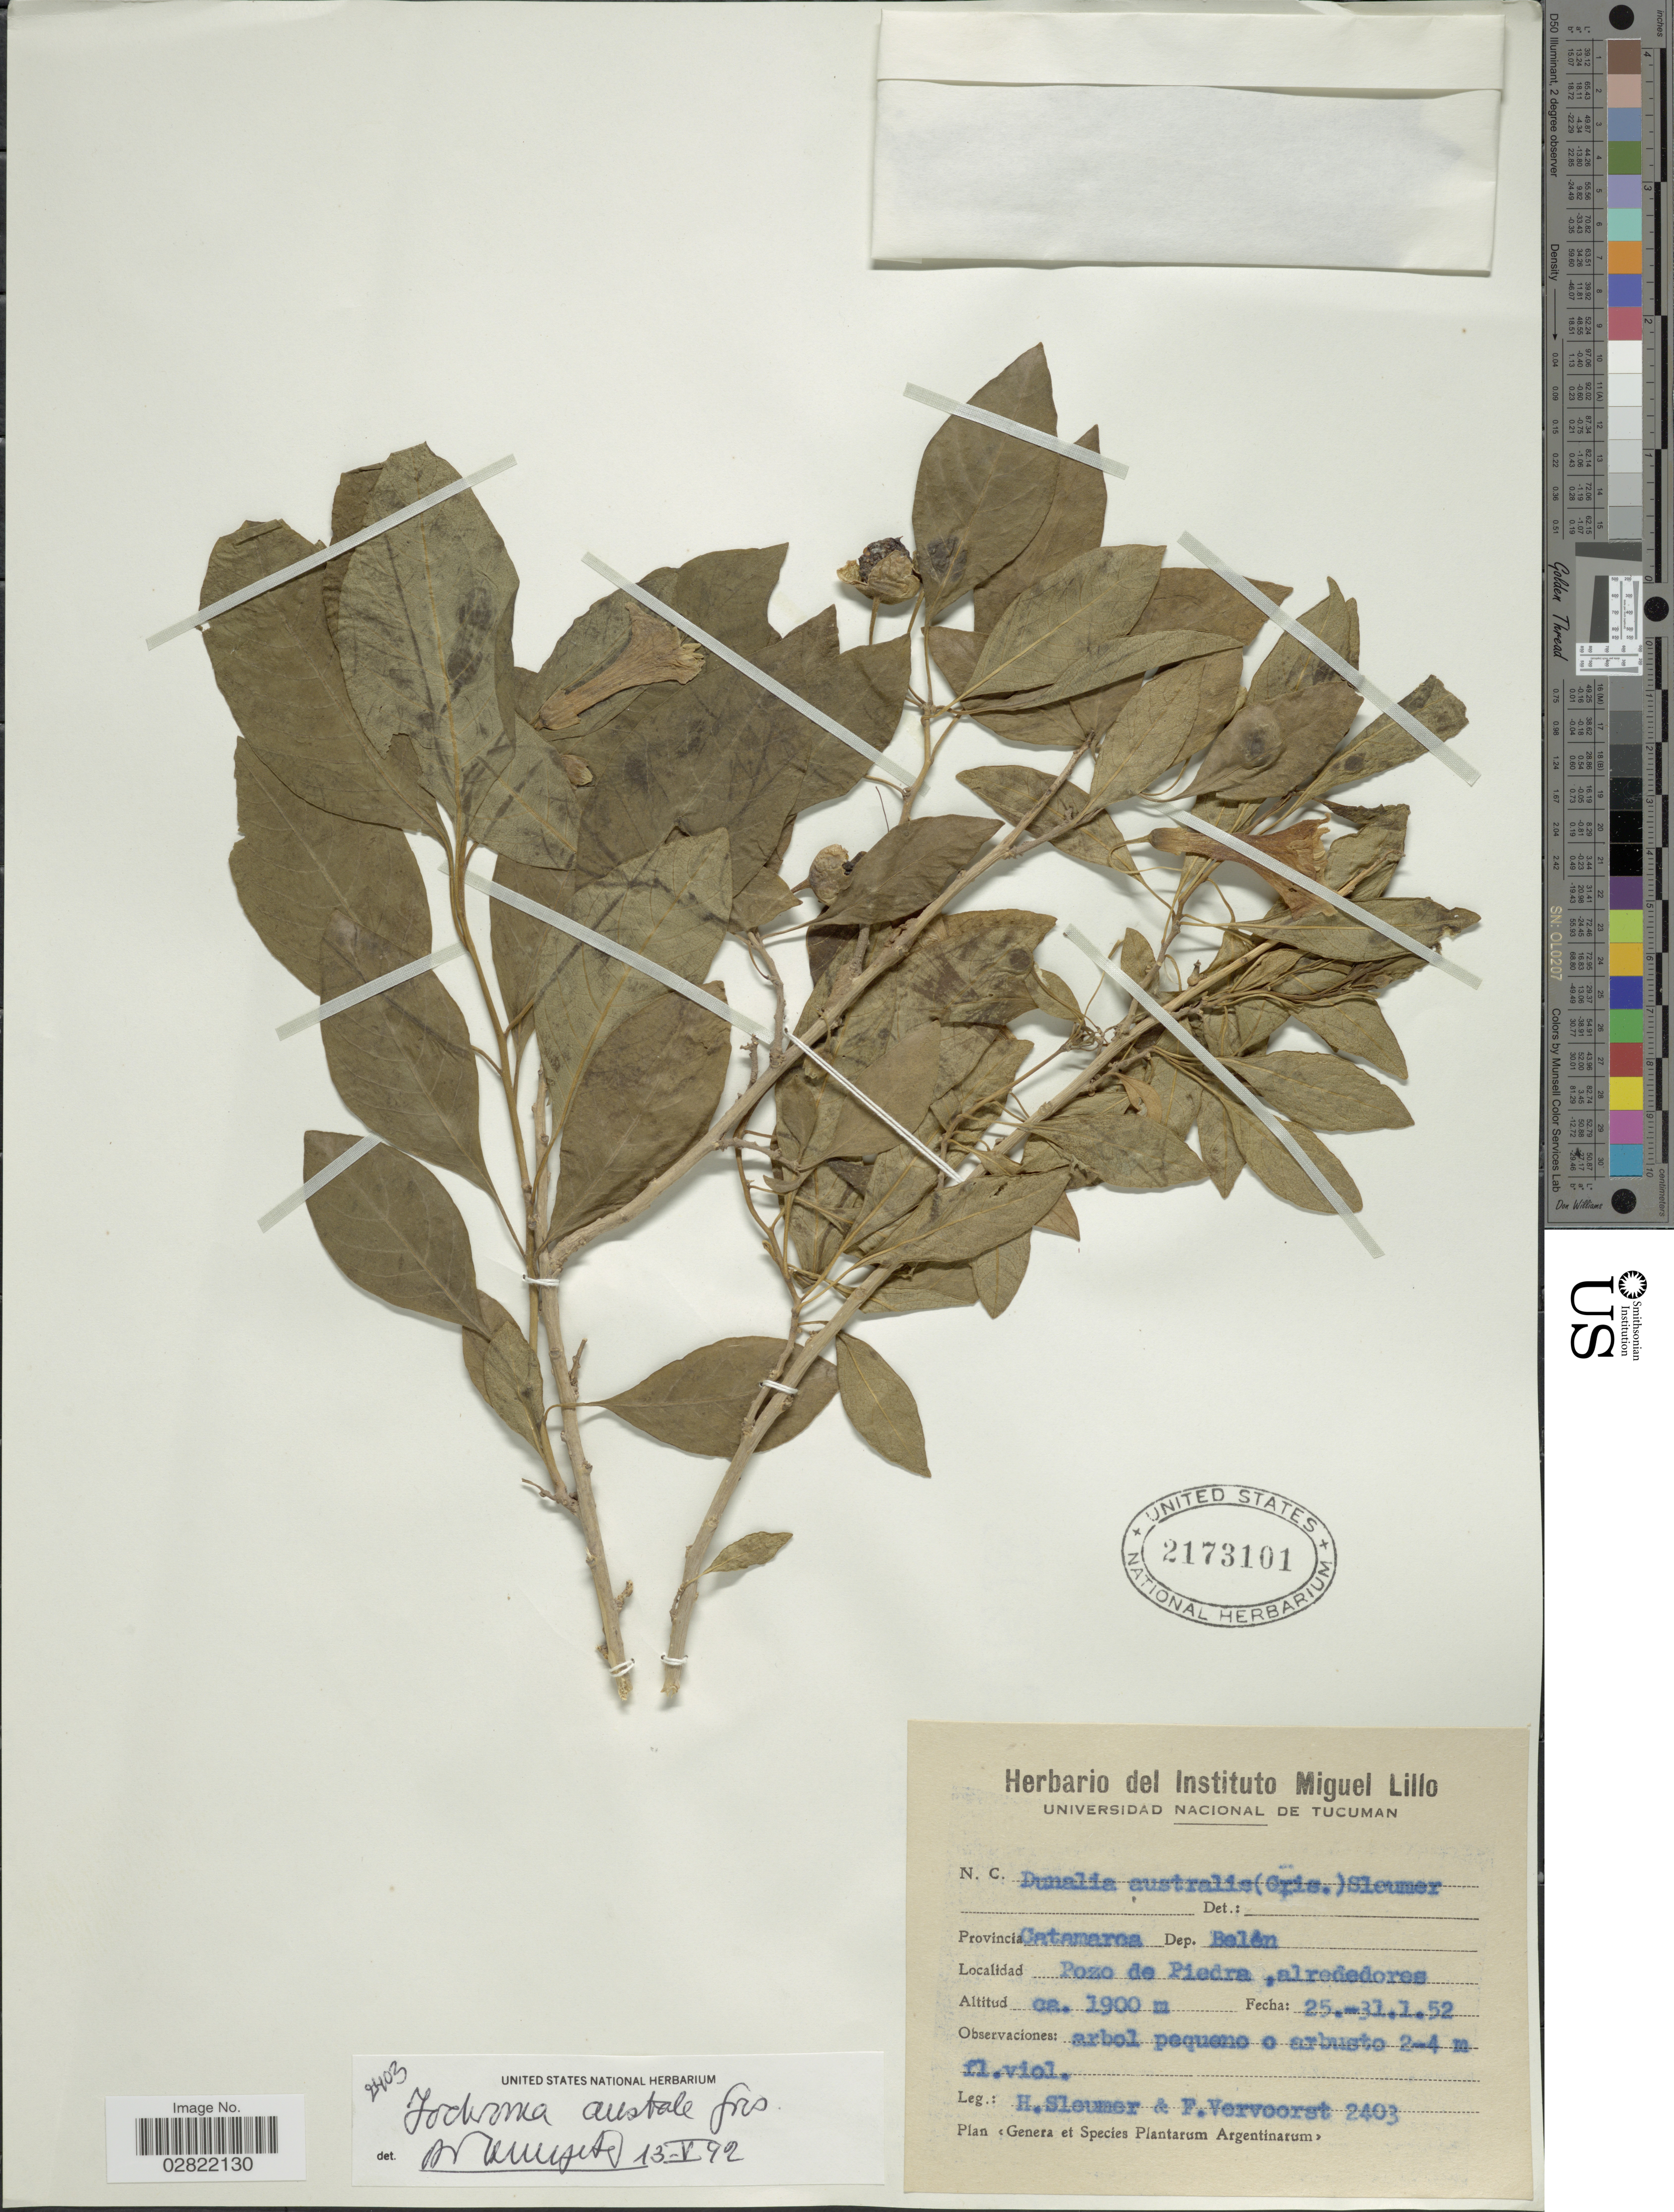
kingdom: Plantae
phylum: Tracheophyta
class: Magnoliopsida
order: Solanales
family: Solanaceae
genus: Iochroma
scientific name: Iochroma australe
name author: Griseb.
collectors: H. O. Sleumer & F. Vervoorst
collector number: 2403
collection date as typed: Transcribed d/m/y: 25/1/52 to 31/1/52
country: Argentina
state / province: Catamarca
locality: Provincia Catamarca, Dep. Belén, Pozo de Piedra, alrededores.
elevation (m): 1900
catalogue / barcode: US 2173101